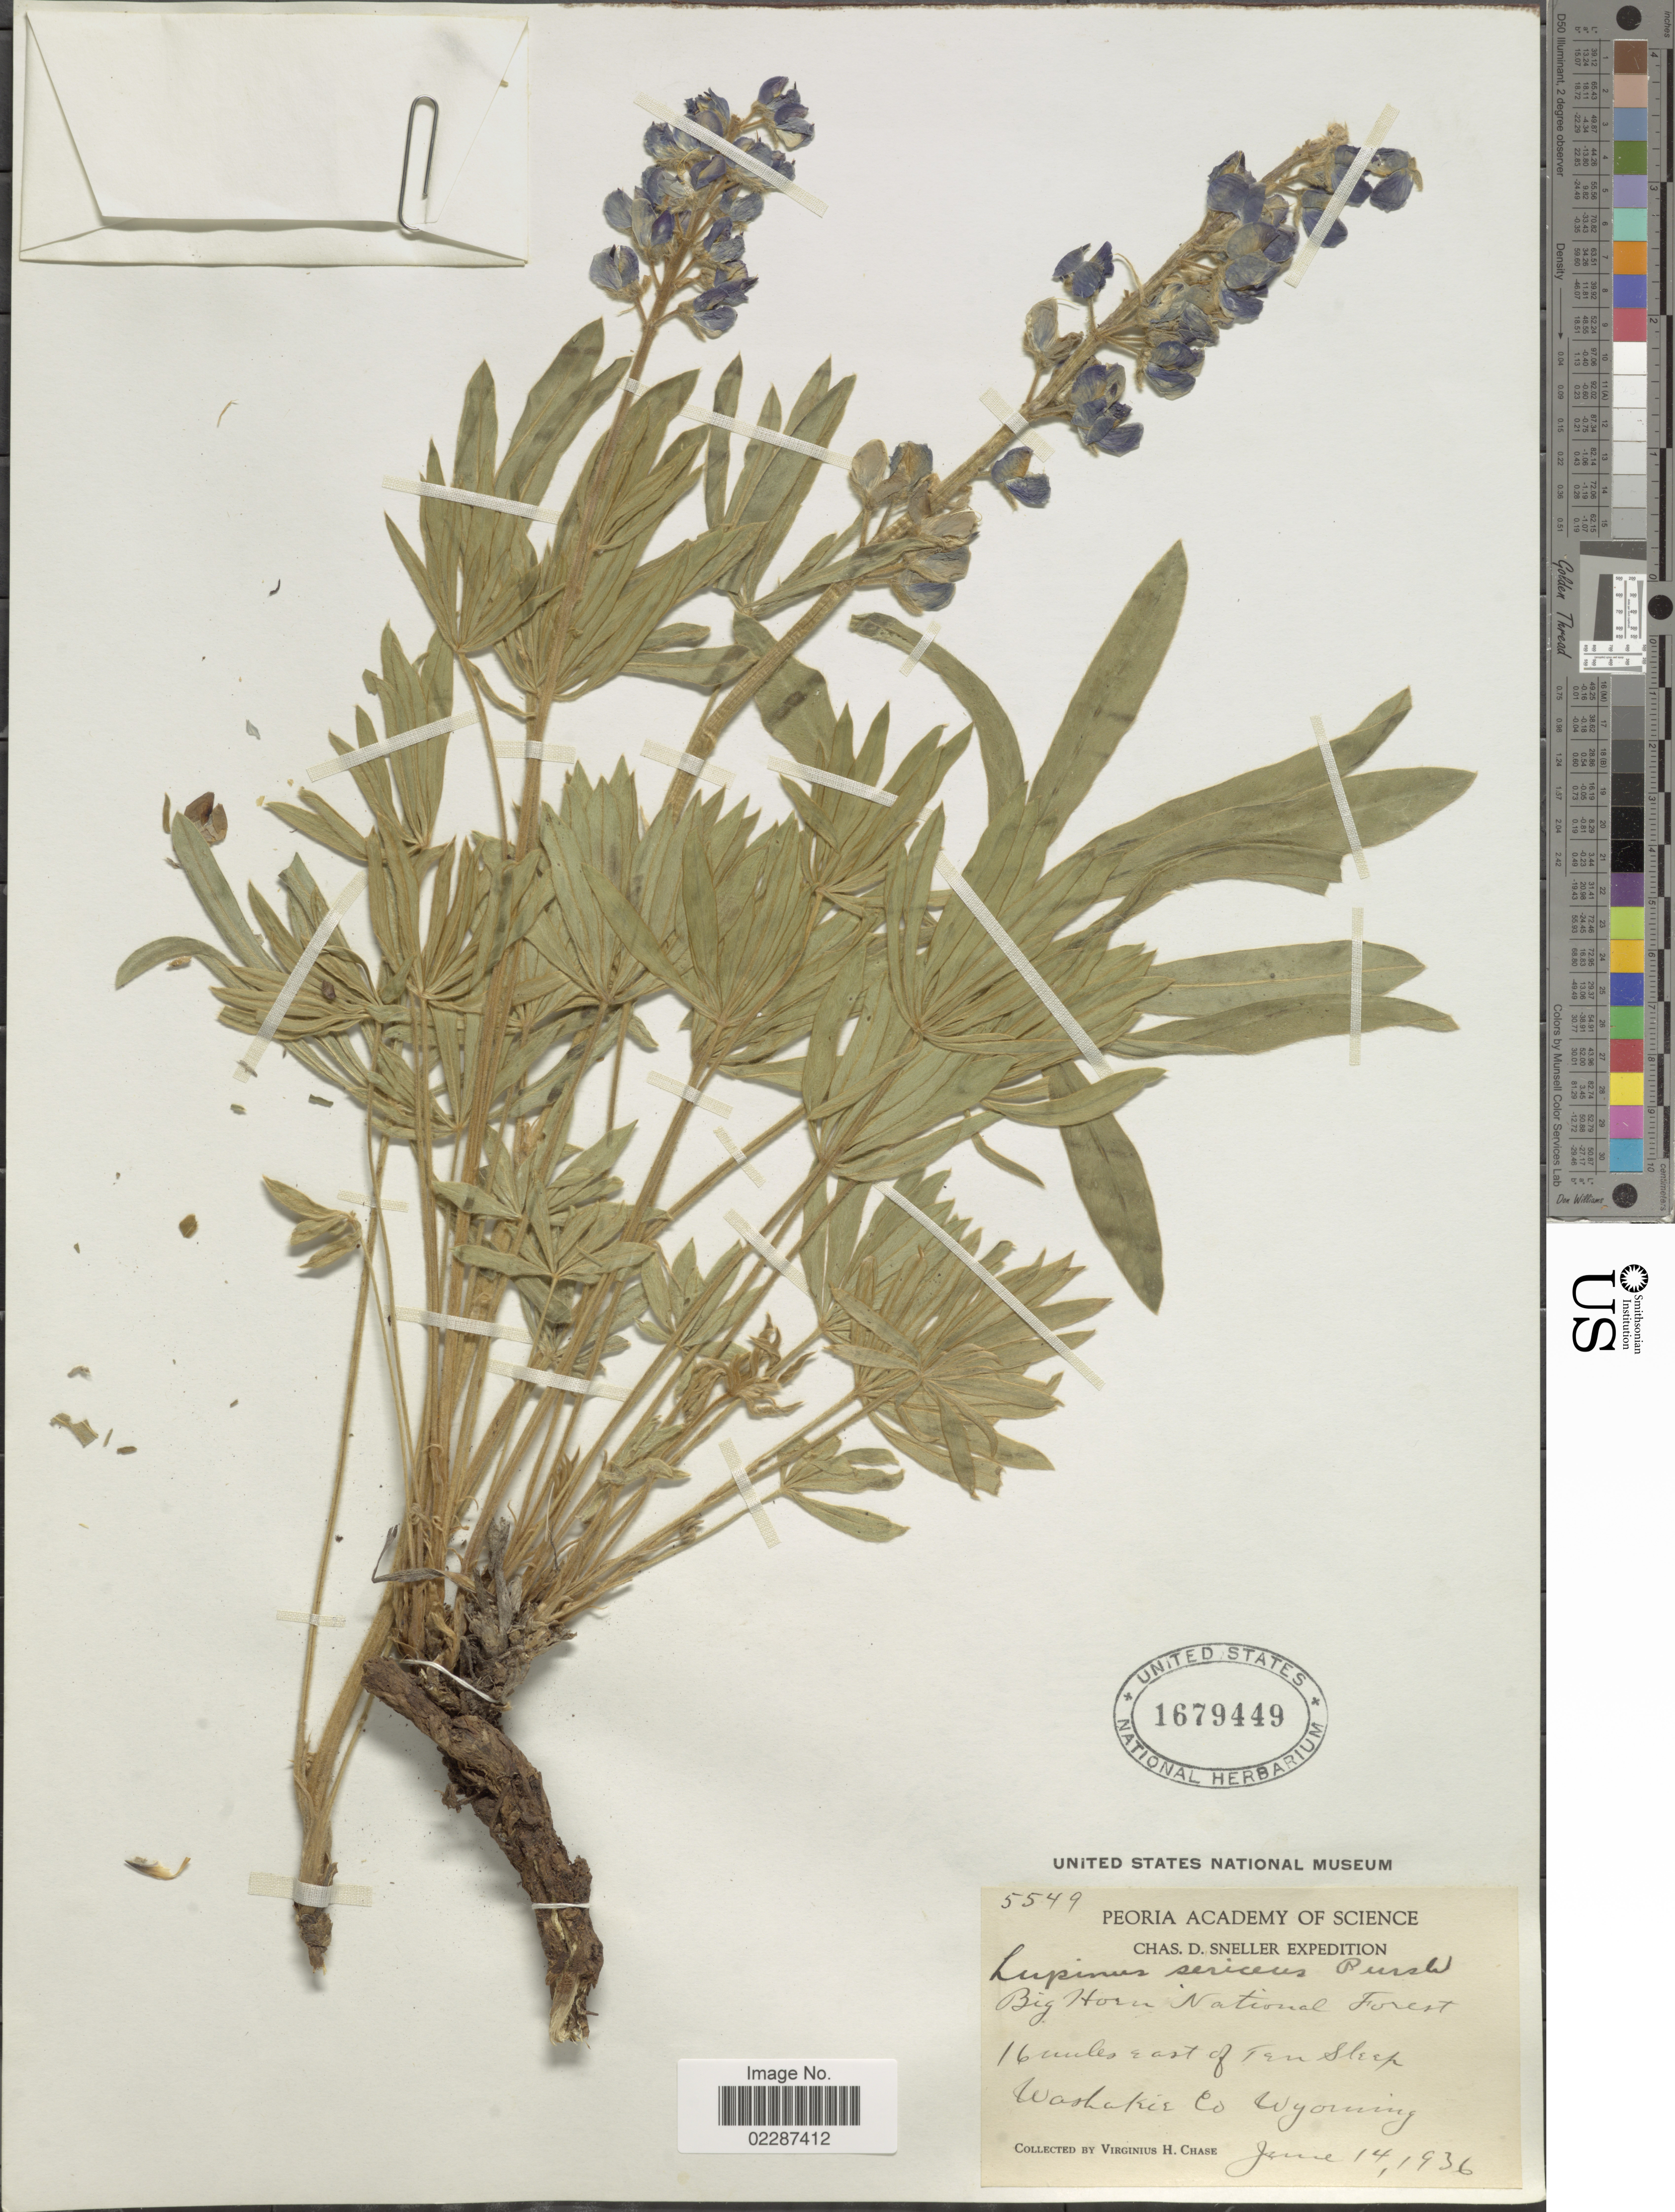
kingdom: Plantae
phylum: Tracheophyta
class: Magnoliopsida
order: Fabales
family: Fabaceae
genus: Lupinus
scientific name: Lupinus sericeus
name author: Pursh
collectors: V. H. Chase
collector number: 5549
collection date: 1936-06-14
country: United States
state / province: Wyoming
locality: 16 miles east of Ten Sleep, Washake Co.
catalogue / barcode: US 1679449